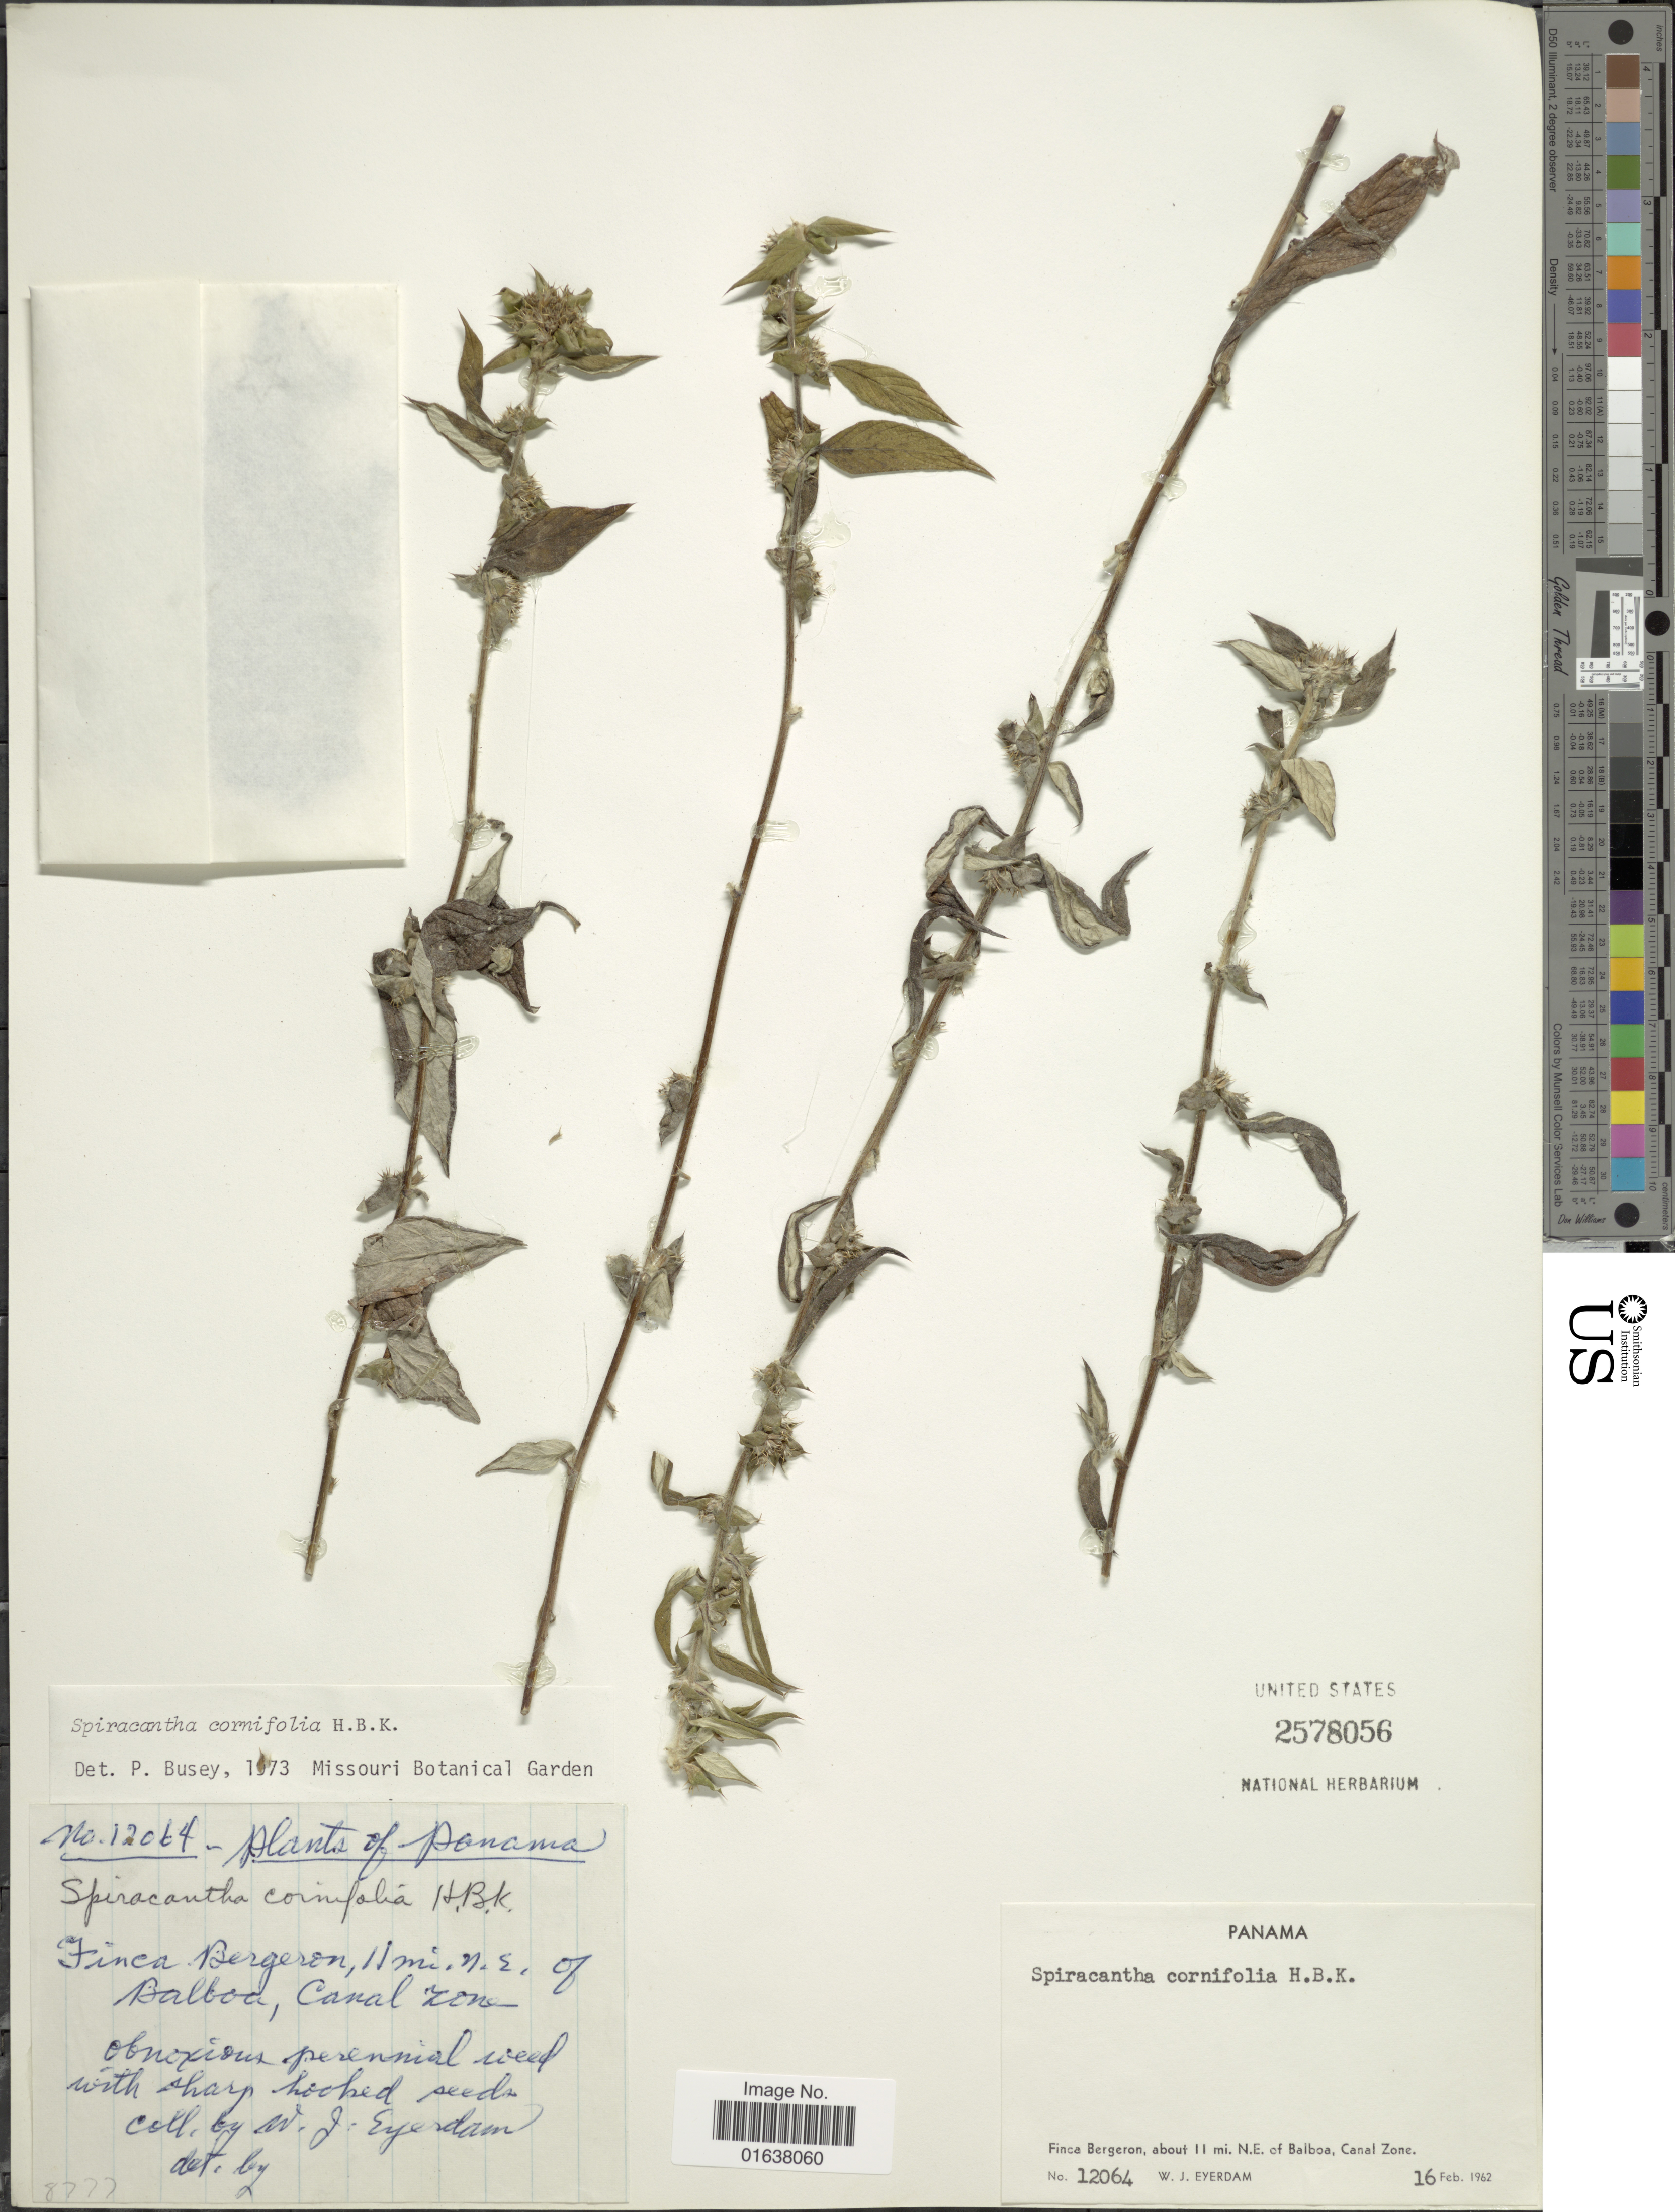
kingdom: Plantae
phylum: Tracheophyta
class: Magnoliopsida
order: Asterales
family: Asteraceae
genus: Spiracantha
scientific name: Spiracantha cornifolia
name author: Kunth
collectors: W. J. Eyerdam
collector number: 12064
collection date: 1962-02-16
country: Panama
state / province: Colón / Panamá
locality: Finca Bergeron, about 11 mi. N.E of Balboa, Canal Zone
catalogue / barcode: US 2578056